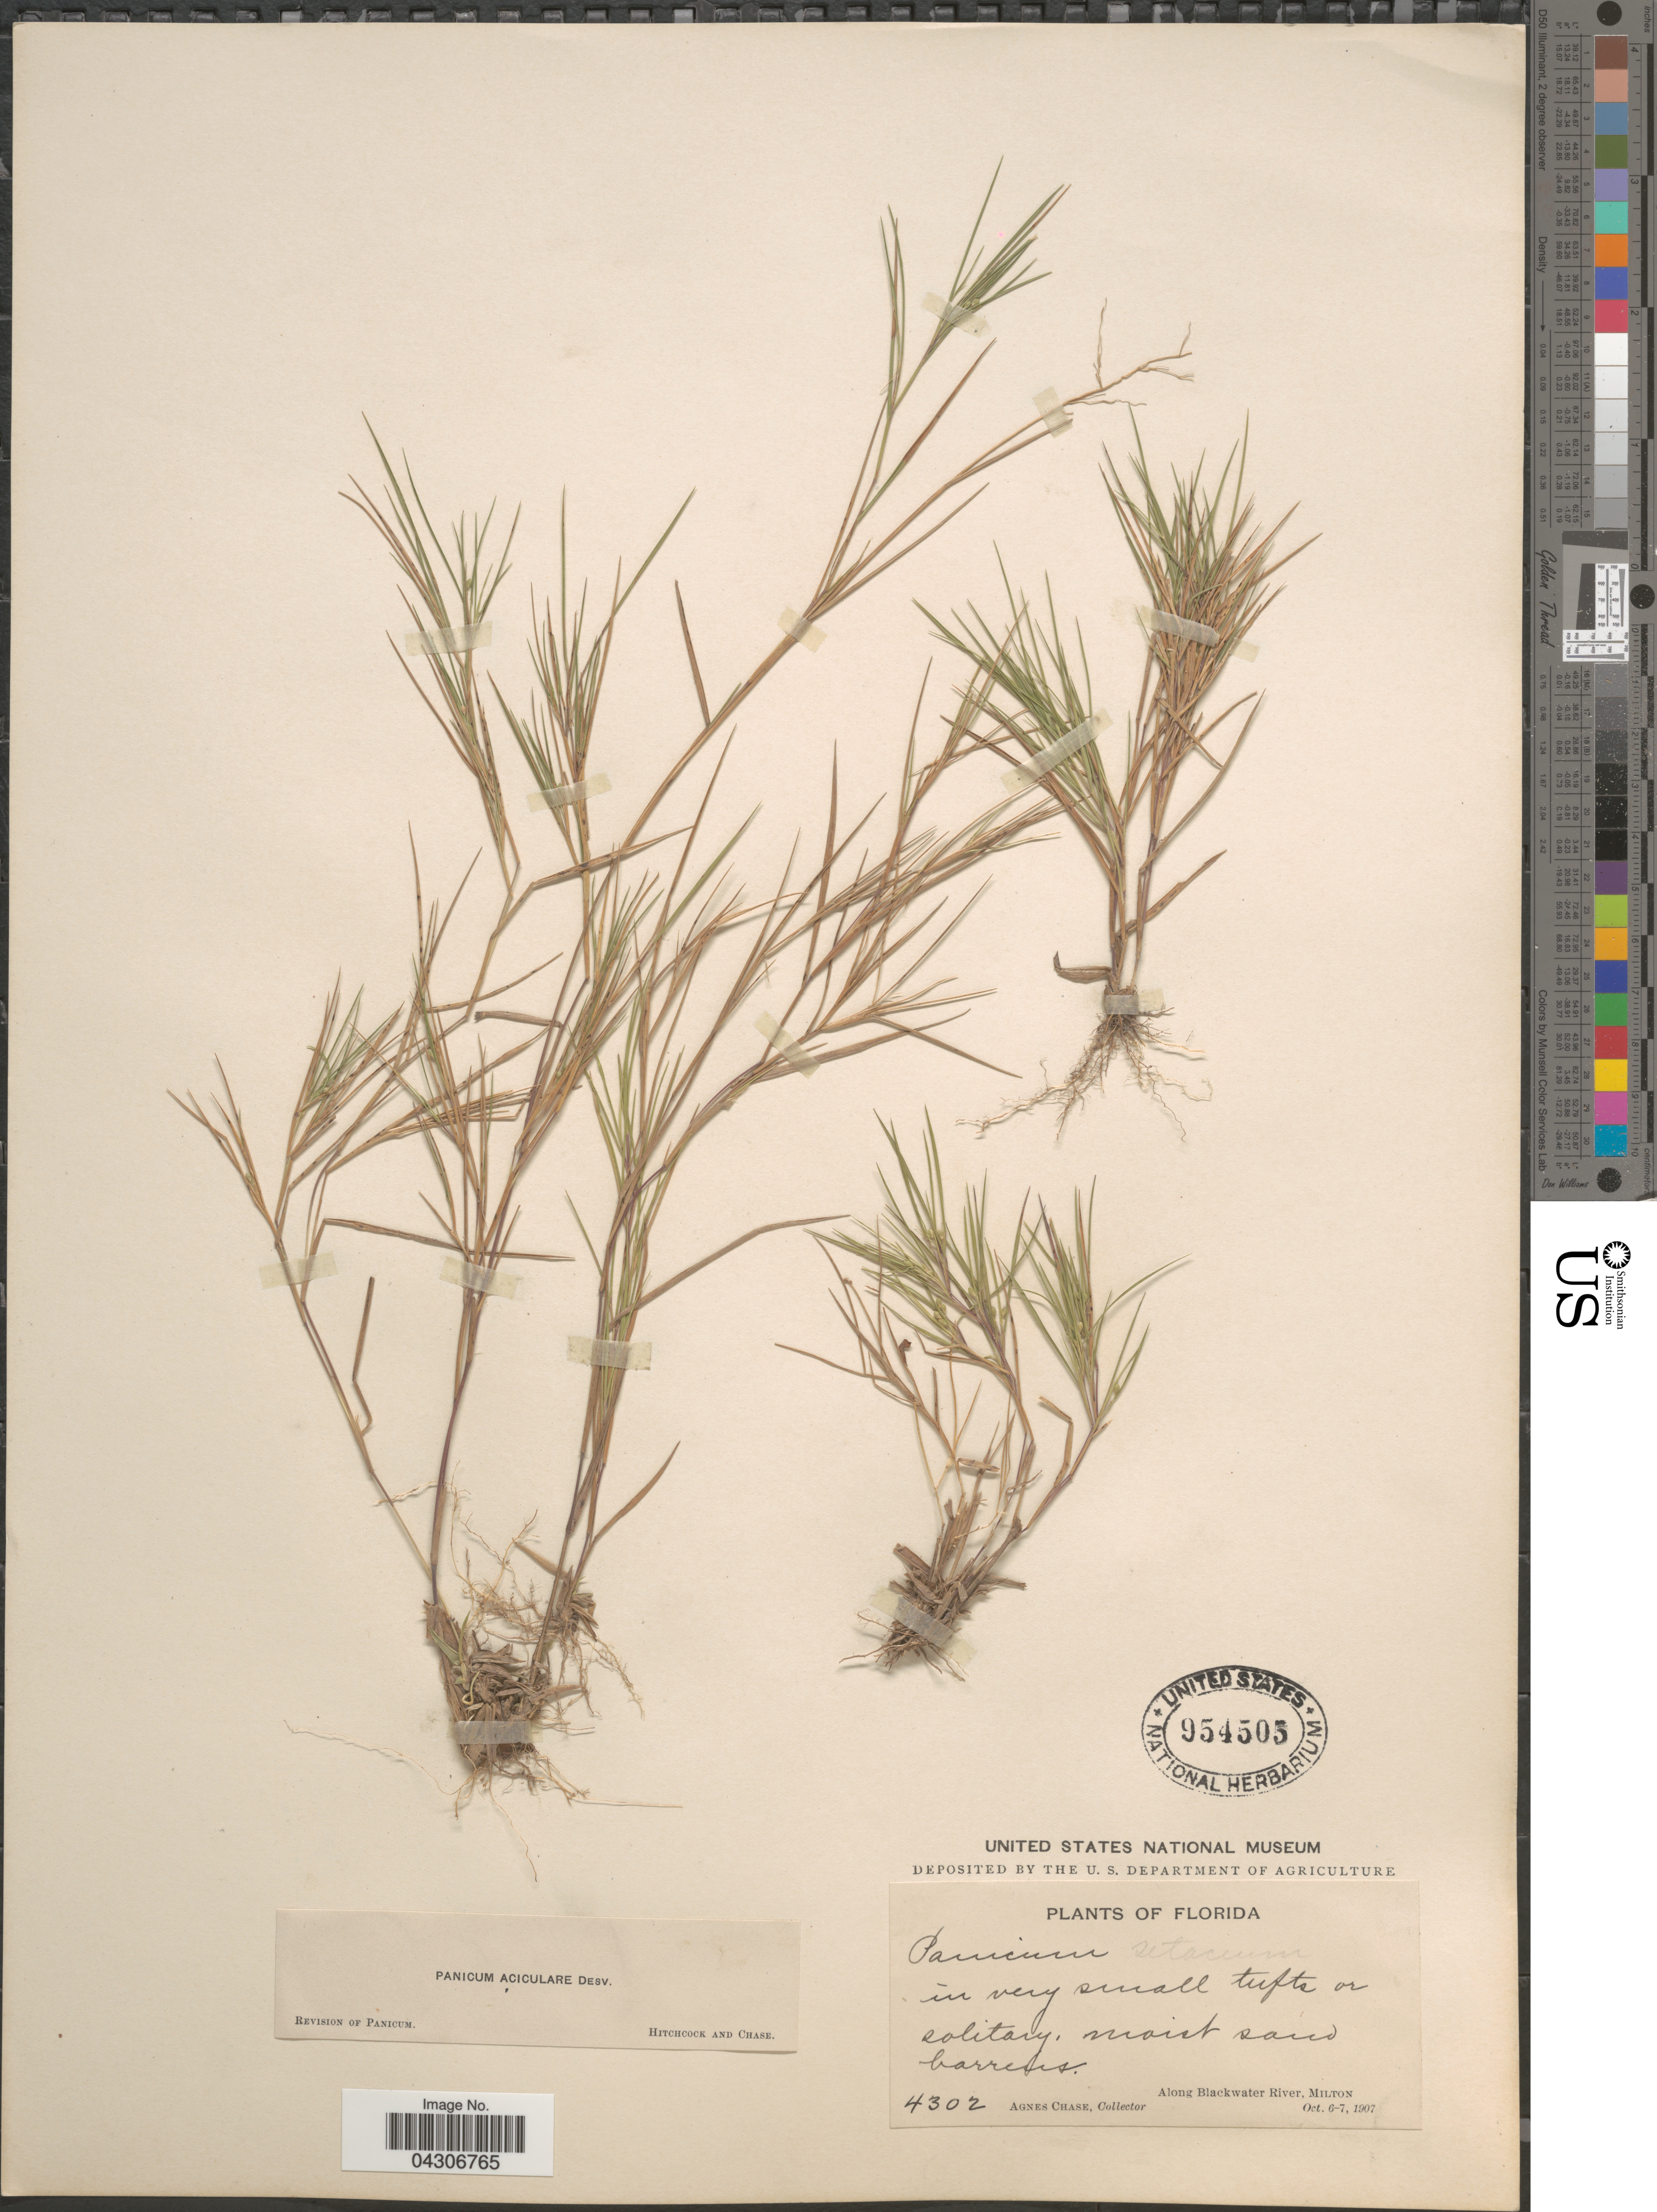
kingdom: Plantae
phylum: Tracheophyta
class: Liliopsida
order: Poales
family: Poaceae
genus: Dichanthelium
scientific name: Dichanthelium aciculare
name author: (Desv. ex Poir.) Gould & C.A. Clark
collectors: A. Chase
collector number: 4302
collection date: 1907-10-06/1907-10-07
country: United States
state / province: Florida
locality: In very small tufts or solitary, moist saw barrens. Along Blackwater River, Milton.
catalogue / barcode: US 954505